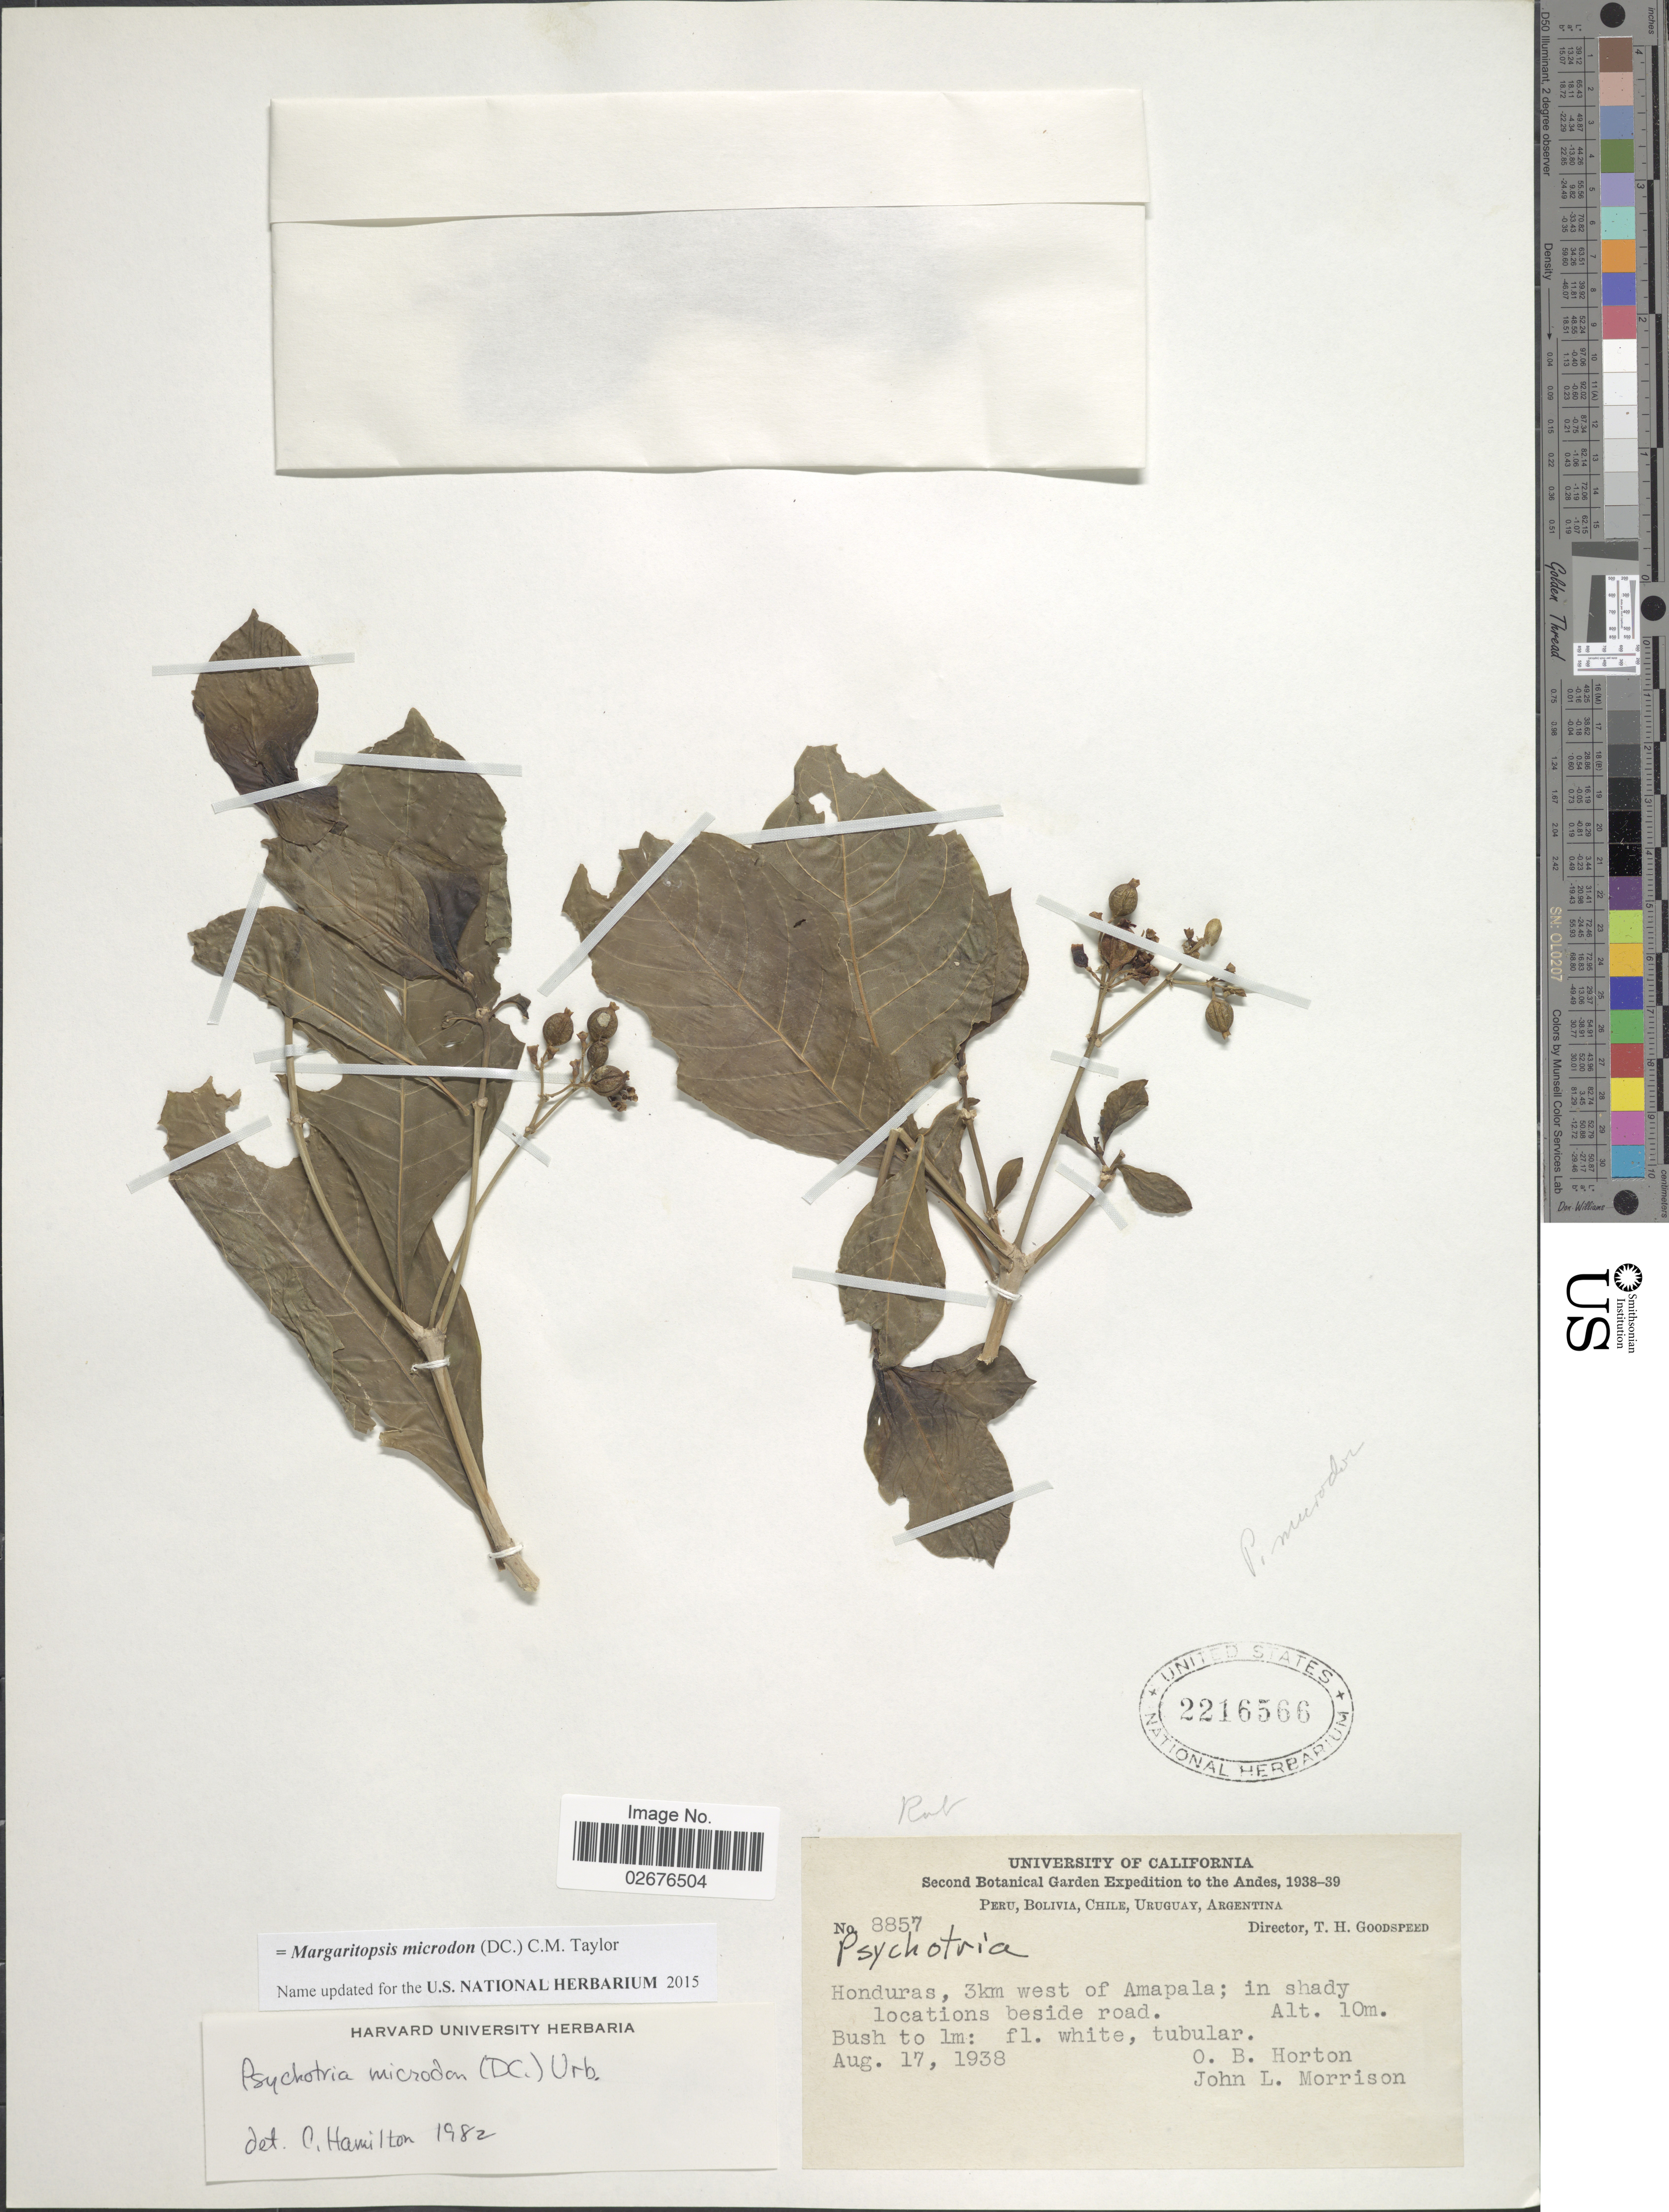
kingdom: Plantae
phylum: Tracheophyta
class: Magnoliopsida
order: Gentianales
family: Rubiaceae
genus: Margaritopsis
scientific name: Margaritopsis microdon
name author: (DC.) C.M. Taylor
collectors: O. B. Horton & J. Morrison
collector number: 8857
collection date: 1938-08-17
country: Honduras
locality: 3km west of Amapala; in shady locations beside road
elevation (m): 10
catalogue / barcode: US 2216566